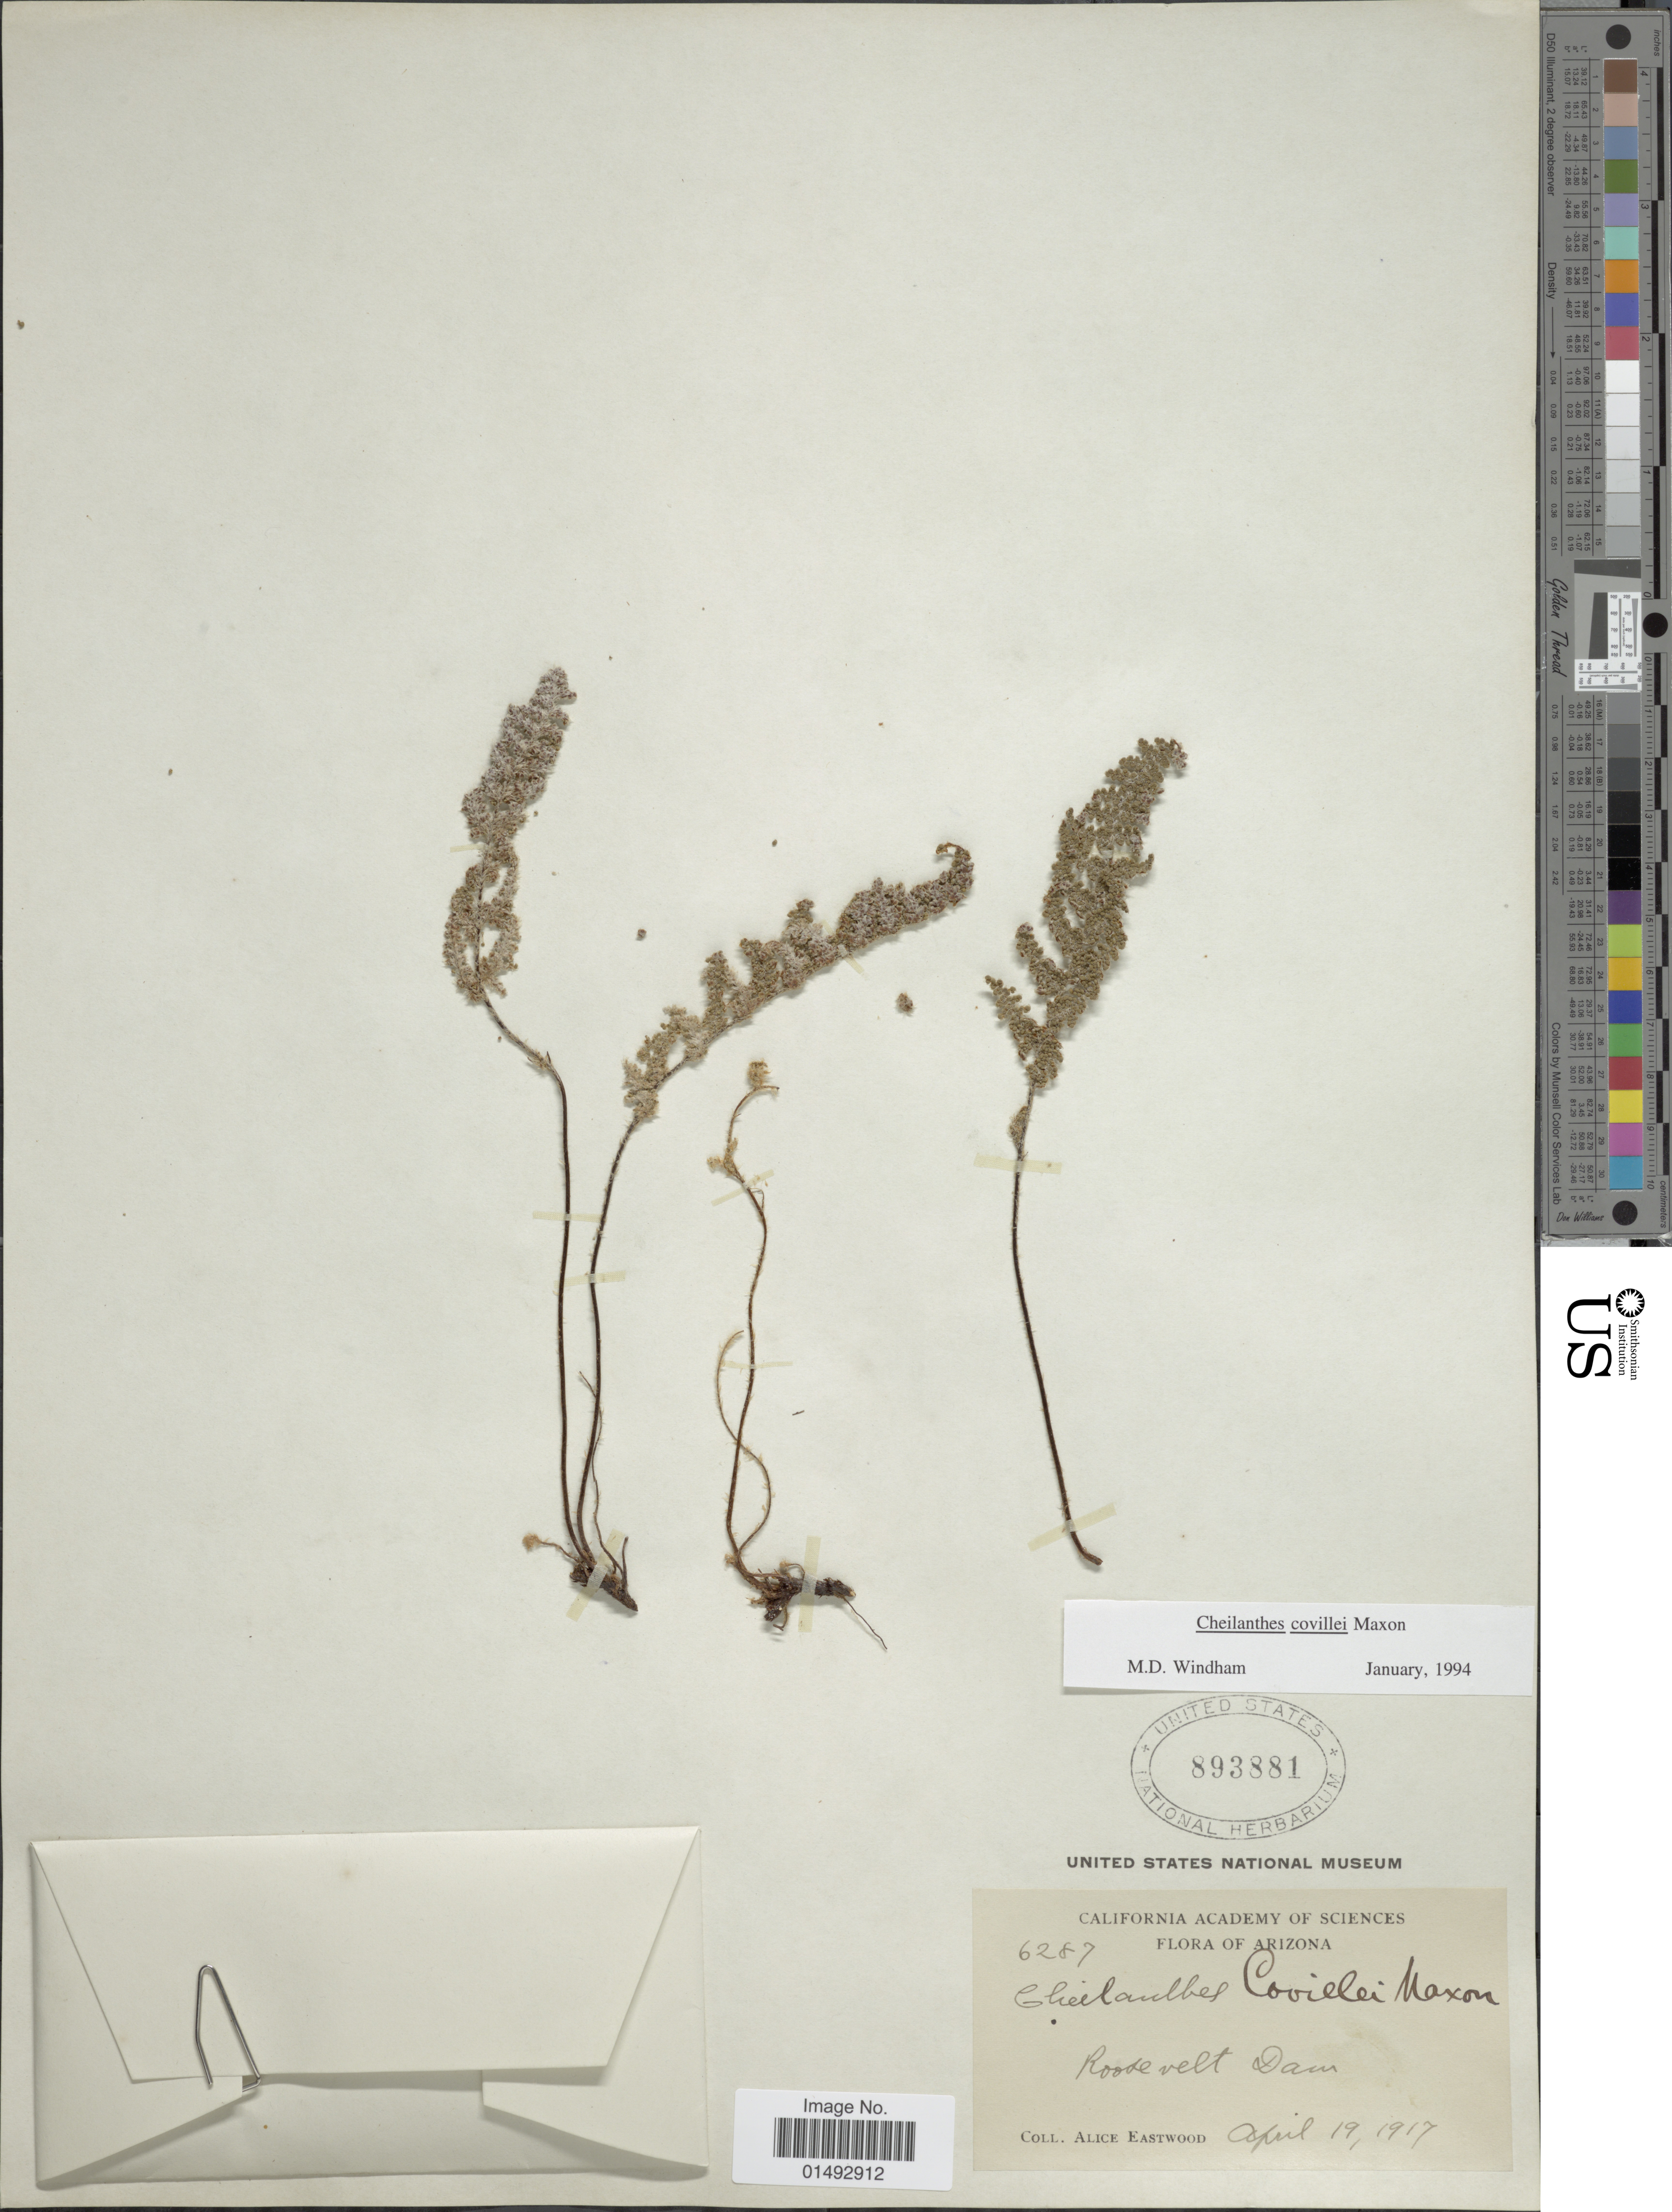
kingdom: Plantae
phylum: Tracheophyta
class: Polypodiopsida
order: Polypodiales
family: Pteridaceae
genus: Myriopteris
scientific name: Myriopteris covillei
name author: (Maxon) Á. Löve & D. Löve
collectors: A. Eastwood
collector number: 6287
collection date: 1917-04-19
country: United States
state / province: Arizona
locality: Roosevelt Dam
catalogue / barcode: US 893881